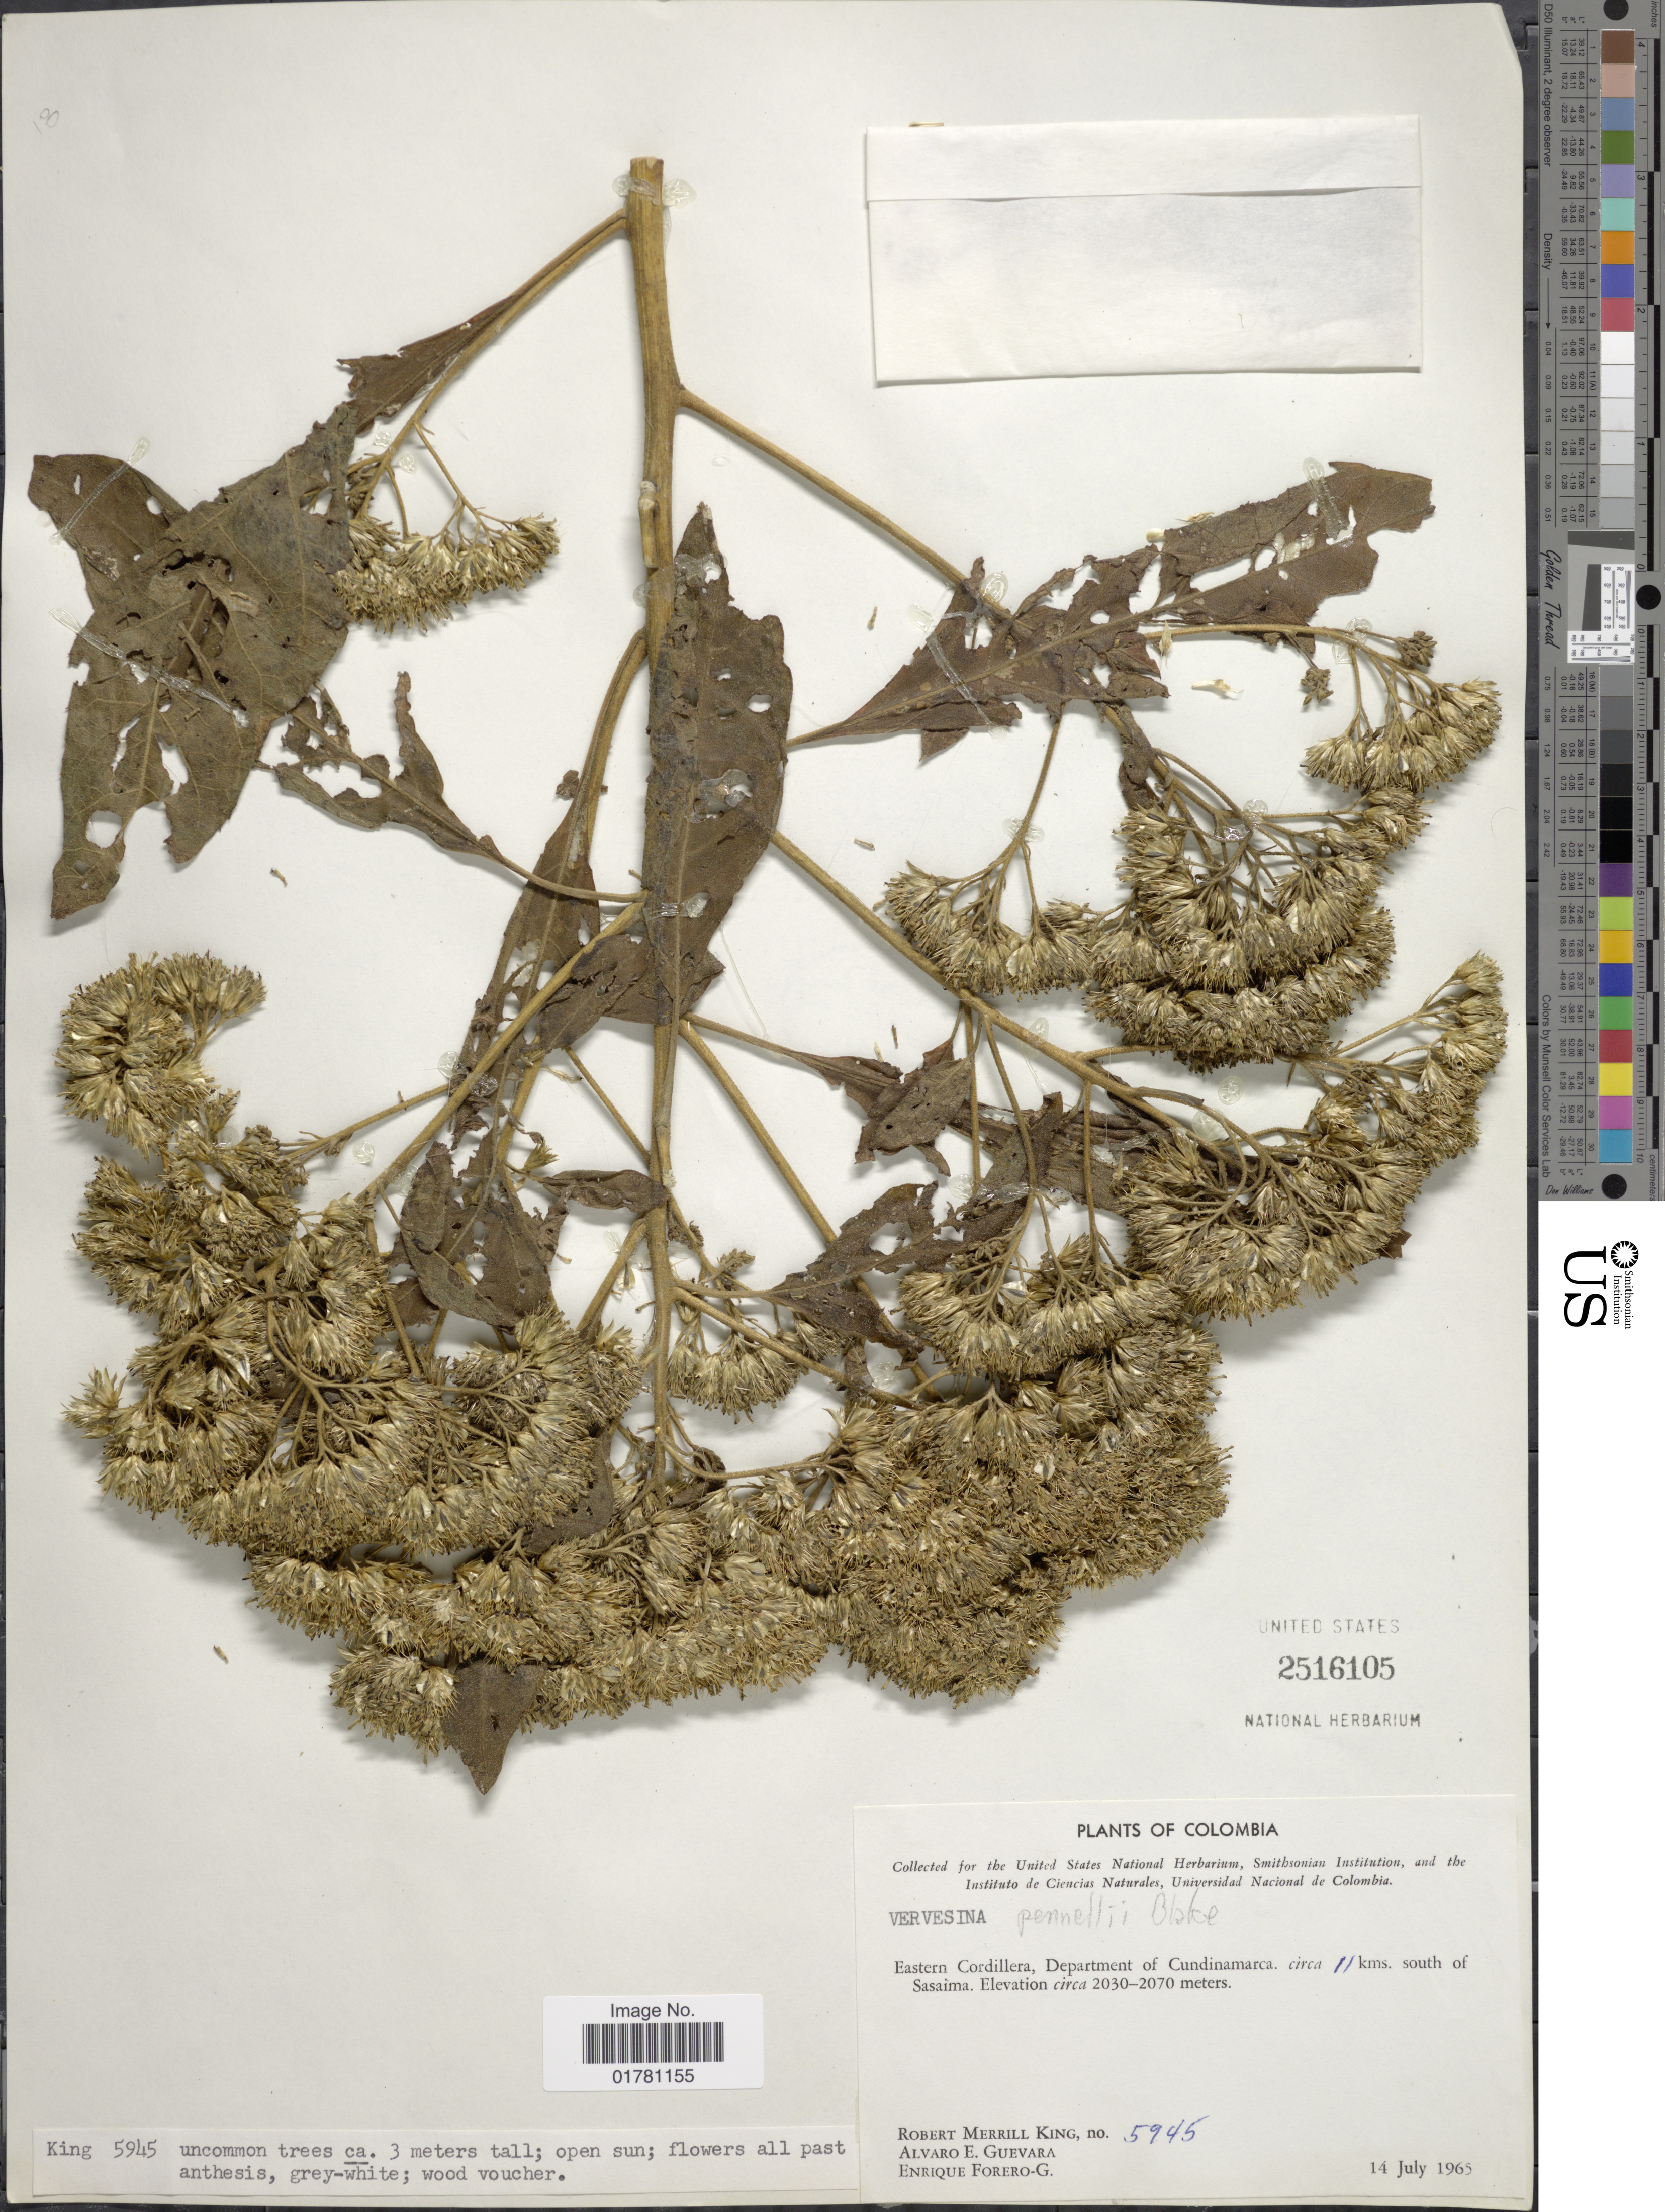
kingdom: Plantae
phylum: Tracheophyta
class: Magnoliopsida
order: Asterales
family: Asteraceae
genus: Verbesina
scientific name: Verbesina pennellii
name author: S.F. Blake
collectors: R. M. King, A. E. Guevara & E. Forero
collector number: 5945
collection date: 1965-07-14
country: Colombia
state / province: Cundinamarca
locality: Eastern Cordillera, Department of Cundinamarca, circa 11 kms south of Sasaima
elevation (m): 2030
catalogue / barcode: US 2516105